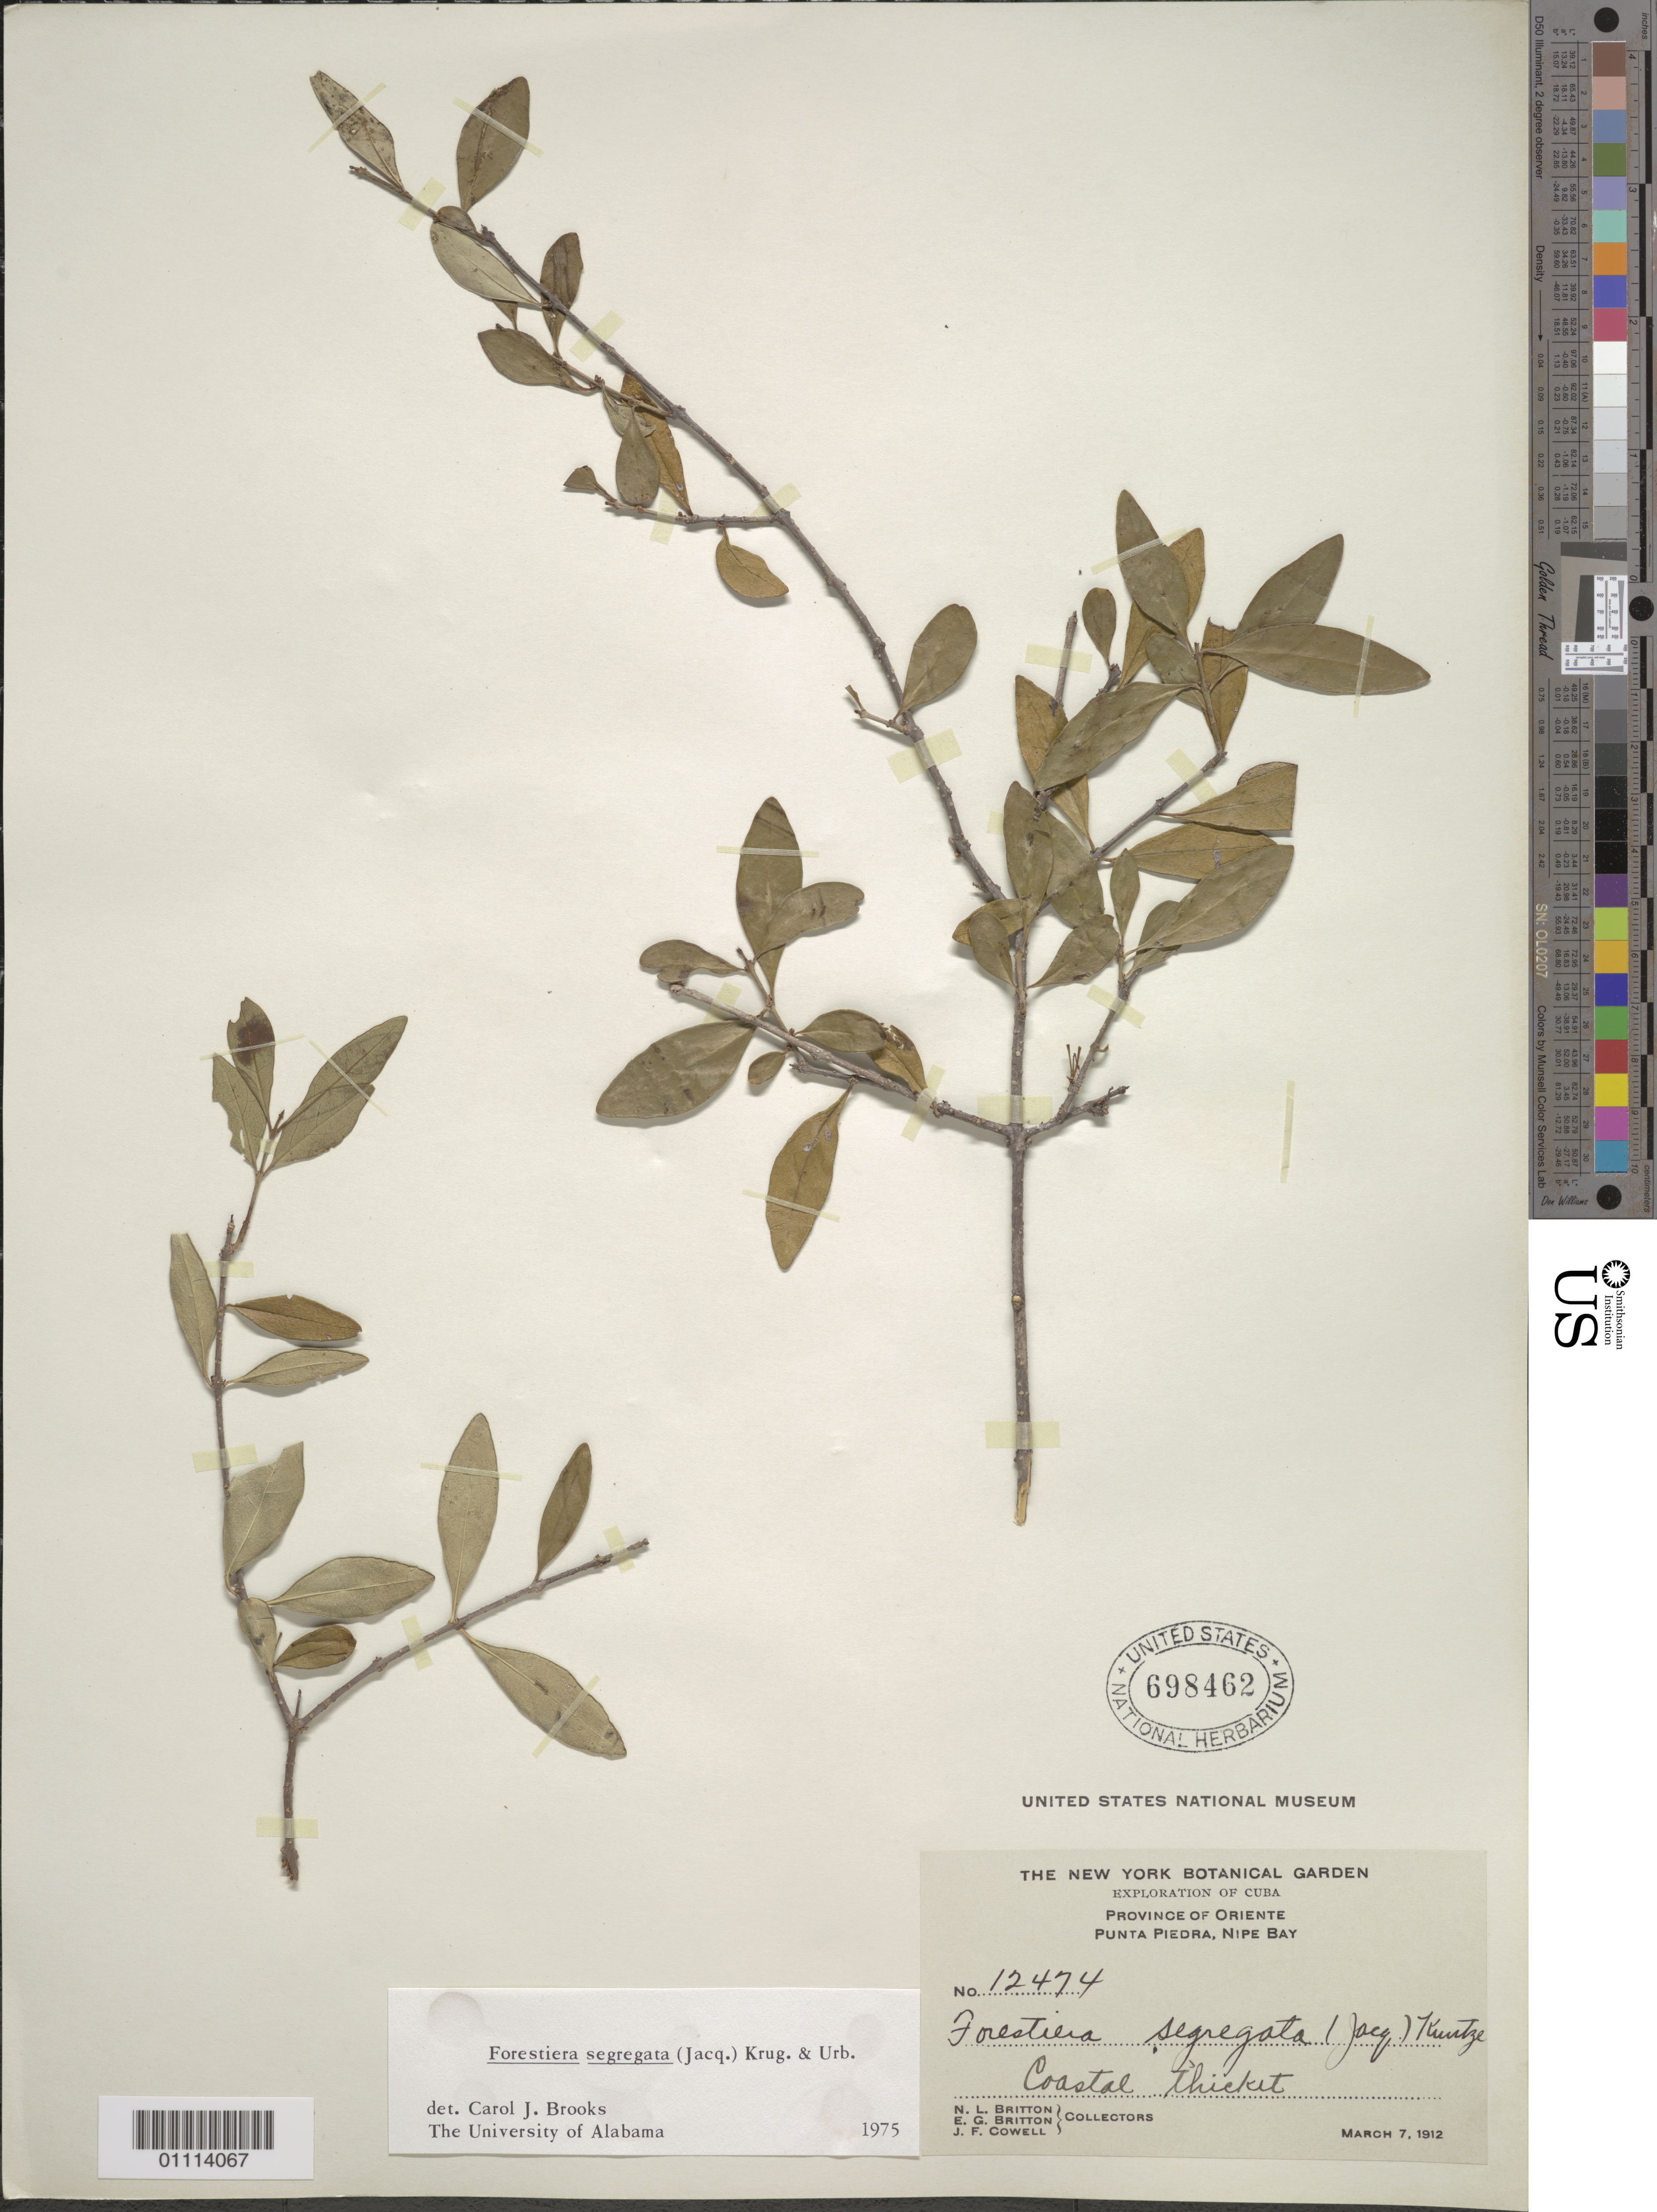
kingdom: Plantae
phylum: Tracheophyta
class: Magnoliopsida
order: Lamiales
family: Oleaceae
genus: Forestiera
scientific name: Forestiera segregata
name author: (Jacq.) Krug & Urb.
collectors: N. Britton, E. G. Britton & J. F. Cowell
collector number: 12474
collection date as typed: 07 Mar 1912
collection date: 1912-03-07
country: Cuba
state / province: Holguín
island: Cuba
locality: Coastal thicket, Punta Piedra, Nipe Bay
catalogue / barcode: US 698462